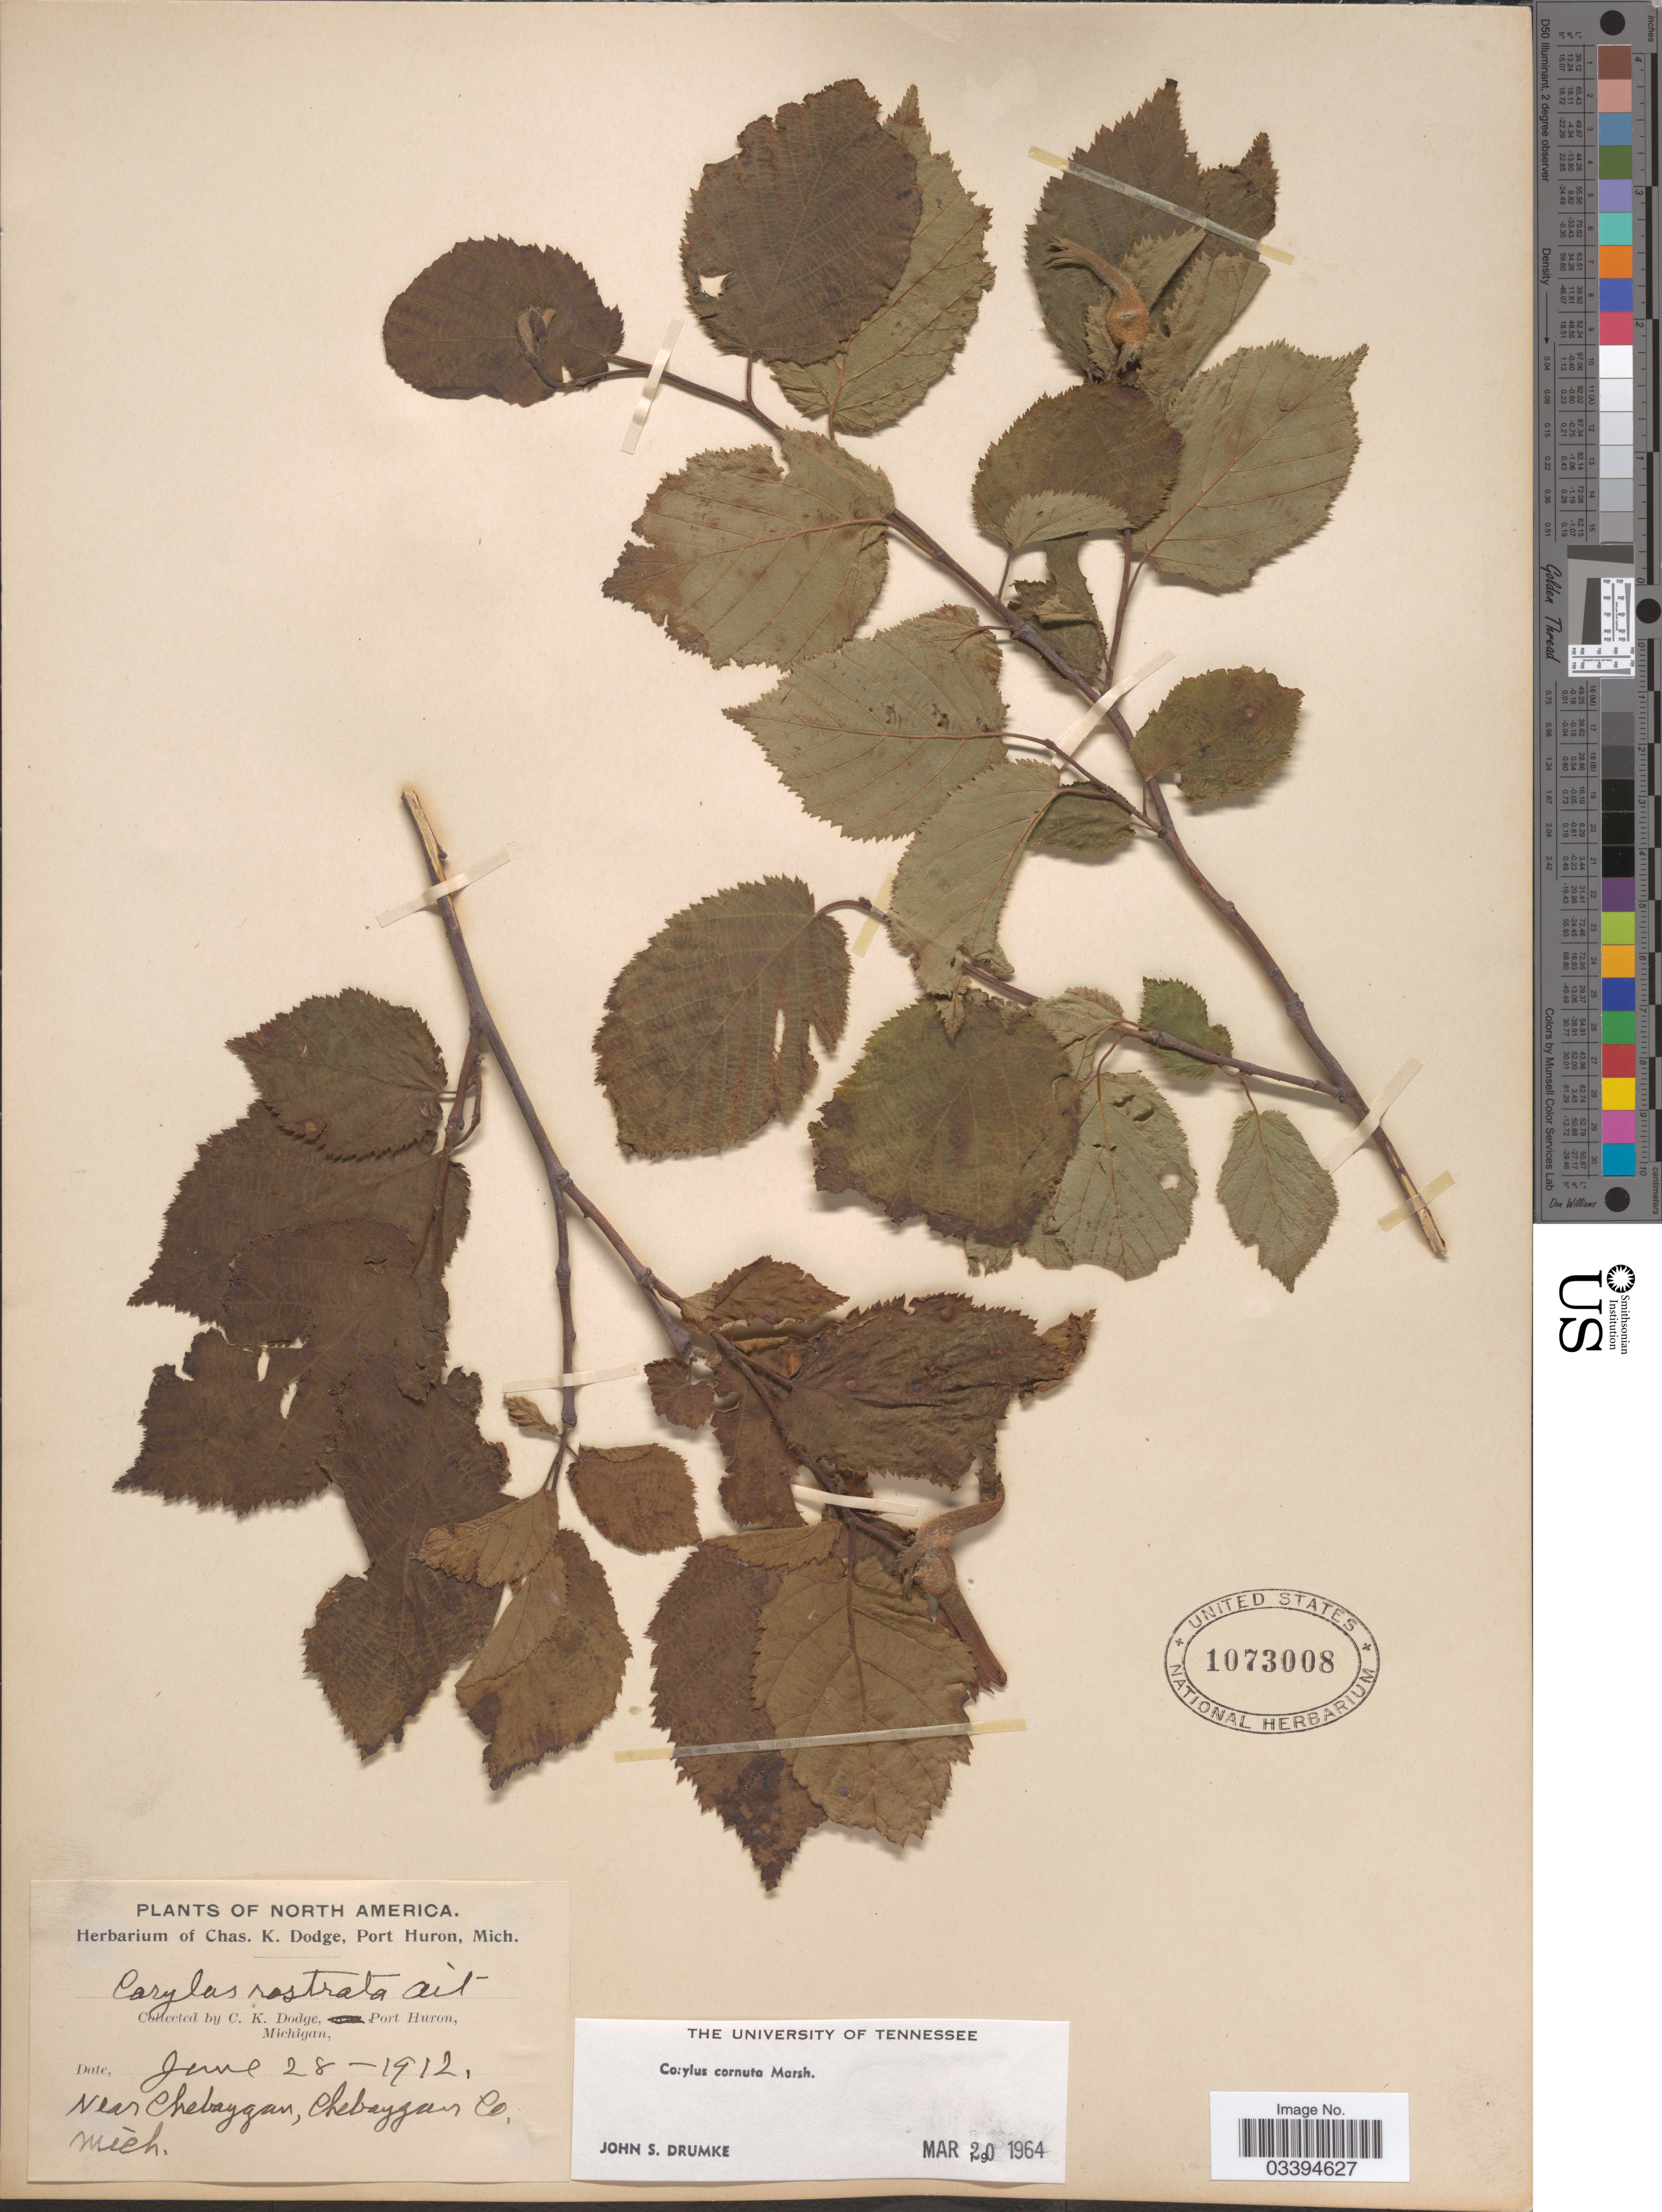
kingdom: Plantae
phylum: Tracheophyta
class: Magnoliopsida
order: Fagales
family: Betulaceae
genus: Corylus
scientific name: Corylus cornuta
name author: Marshall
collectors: C. Dodge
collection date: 1912-06-28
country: United States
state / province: Michigan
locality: Port Huron, Near Chebaygan, Chebaygan Co.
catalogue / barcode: US 1073008